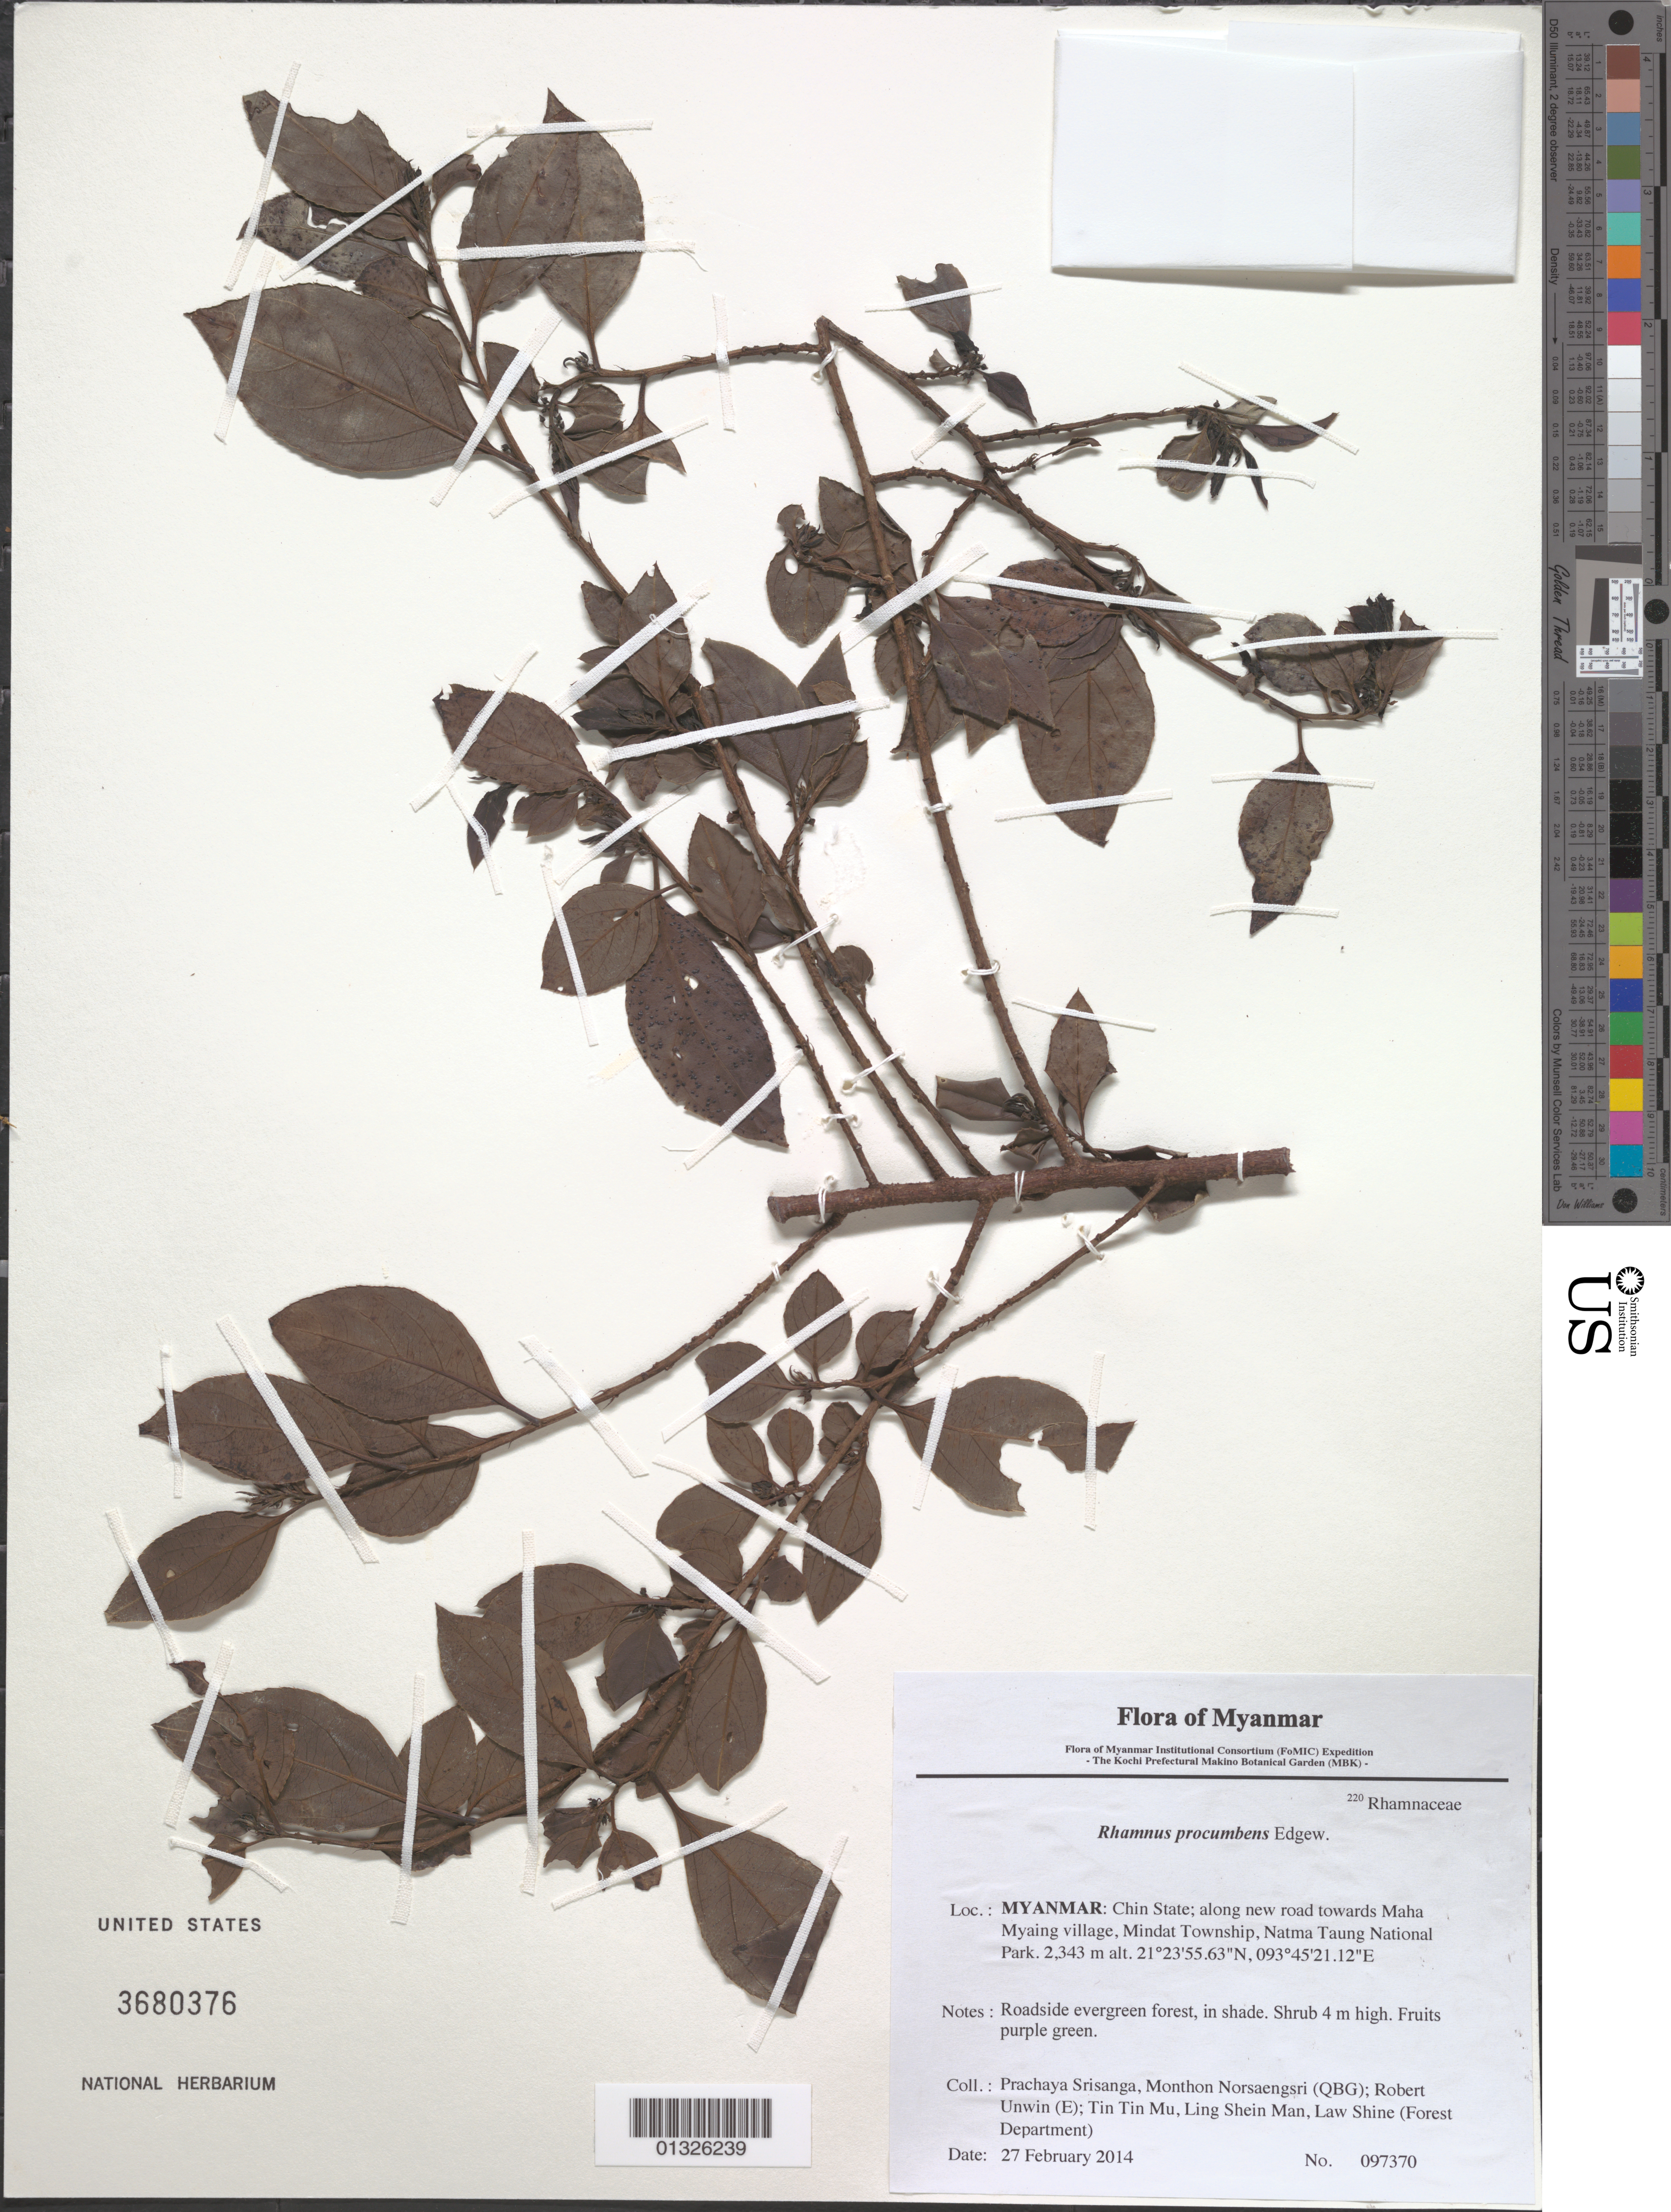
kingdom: Plantae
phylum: Tracheophyta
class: Magnoliopsida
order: Rosales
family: Rhamnaceae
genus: Rhamnus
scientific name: Rhamnus procumbens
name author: Edgew.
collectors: P. Srisanga, M. Norsaengsri, R. Unwin, Tin Tin Mu, Ling Shein Man & L. Shine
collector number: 97370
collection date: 2014-02-27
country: Myanmar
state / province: Chin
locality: Along new road towards Maha Myaing village, Mindat Township, Natma Taung National Park.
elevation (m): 2343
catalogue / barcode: US 3680376